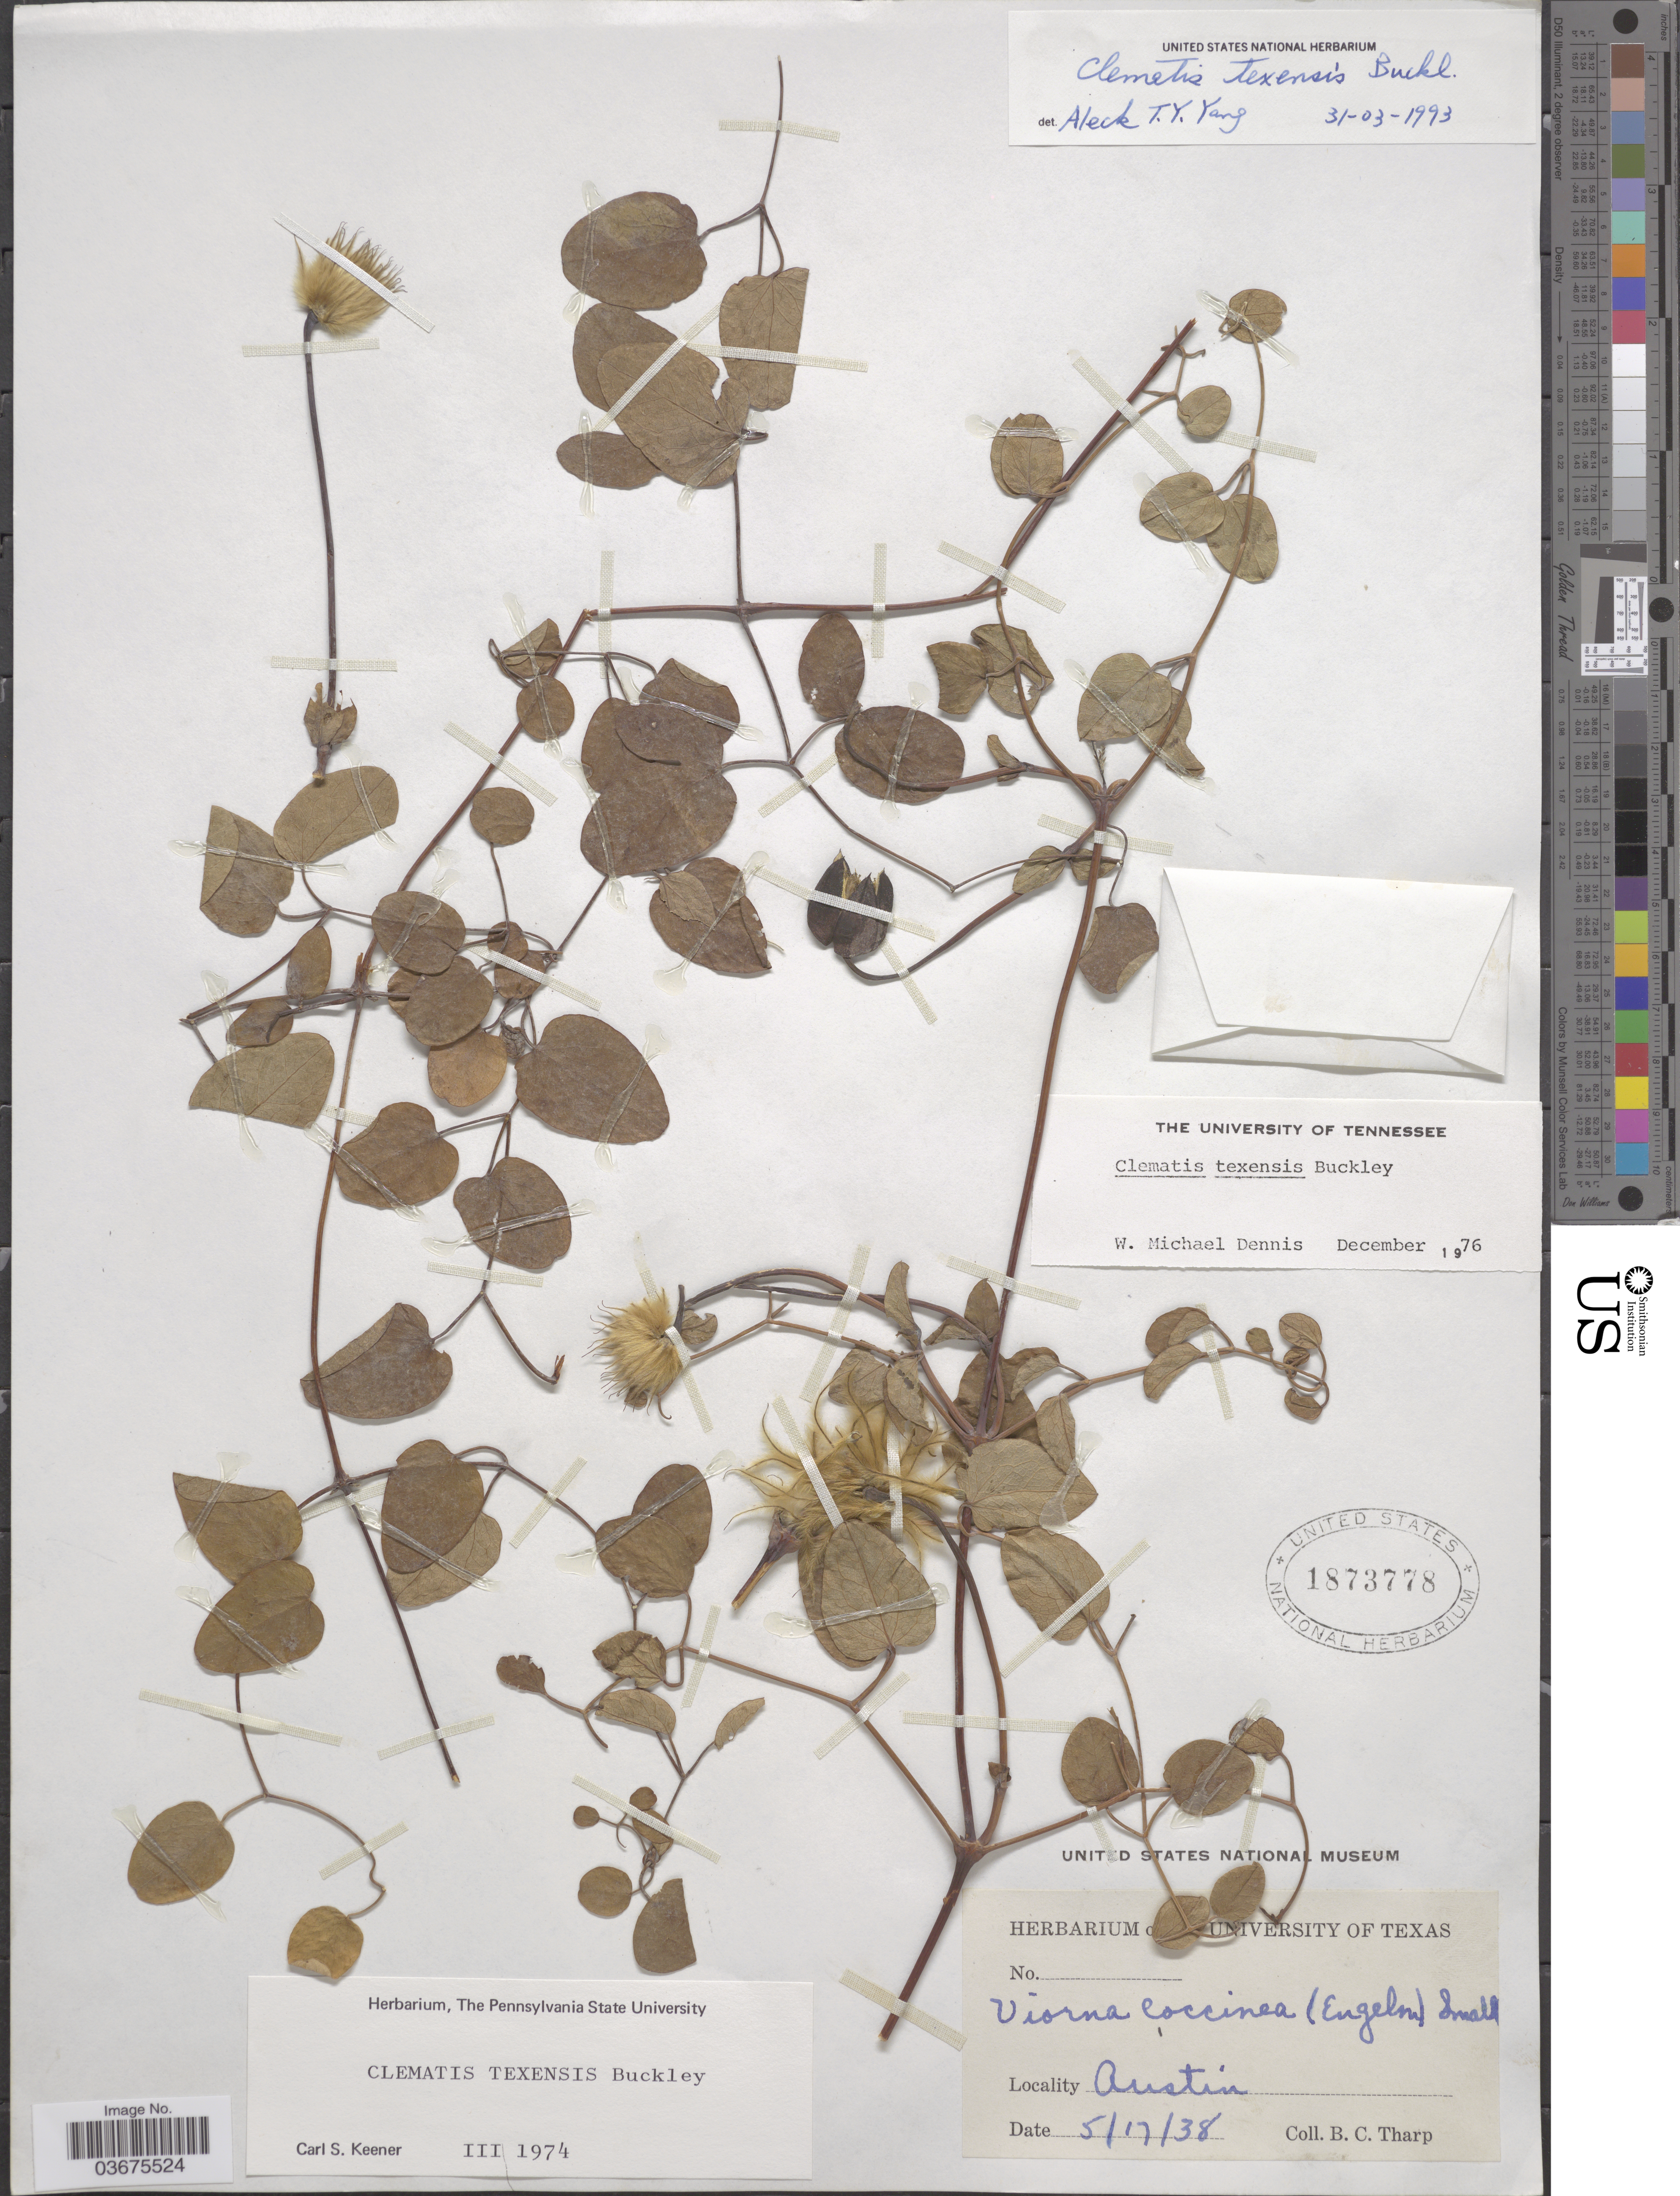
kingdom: Plantae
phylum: Tracheophyta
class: Magnoliopsida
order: Ranunculales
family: Ranunculaceae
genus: Clematis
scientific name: Clematis texensis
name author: Buckley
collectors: B. C. Tharp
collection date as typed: Transcribed d/m/y: 17/5/38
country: United States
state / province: Texas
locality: Austin.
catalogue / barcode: US 1873778